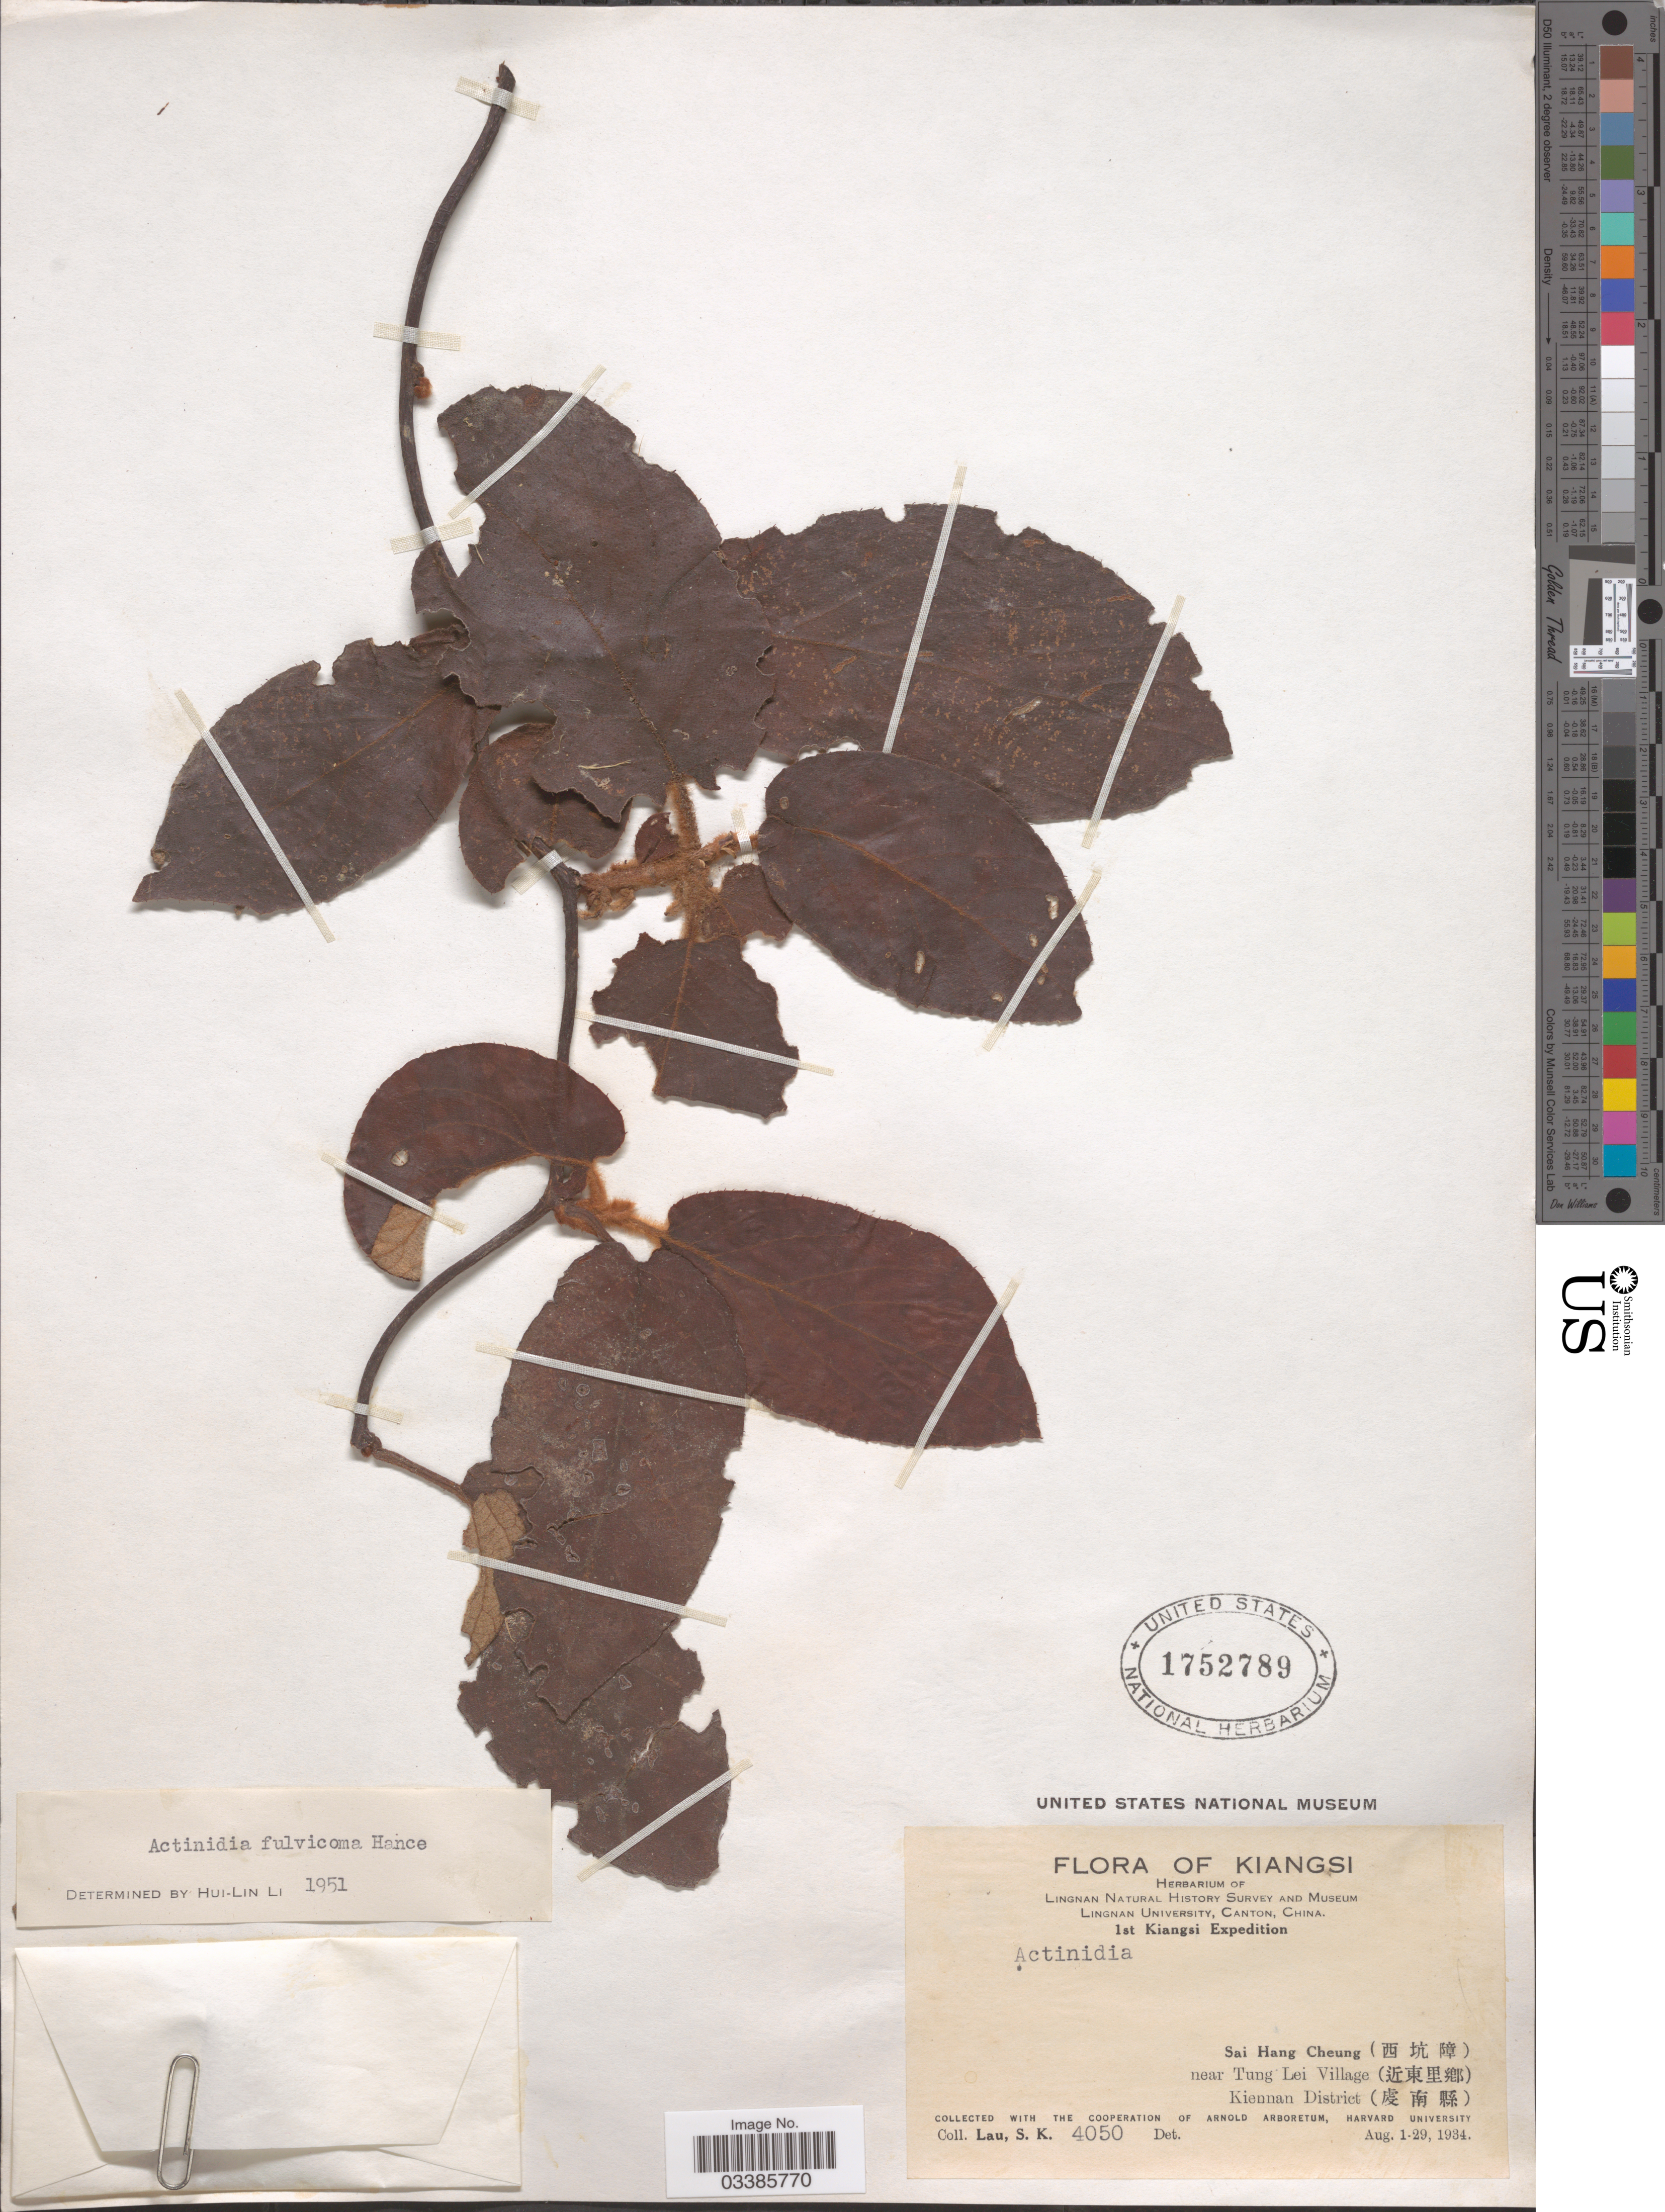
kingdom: Plantae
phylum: Tracheophyta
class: Magnoliopsida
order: Ericales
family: Actinidiaceae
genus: Actinidia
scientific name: Actinidia fulvicoma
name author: Hance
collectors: S. K. Lau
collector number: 4050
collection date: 1934-08-01/1934-08-29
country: China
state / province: Jiangxi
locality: Kiangsi. Sai Hang Cheung (X) near Tung Lei Village (X) Kiennan District (X).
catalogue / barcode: US 1752789